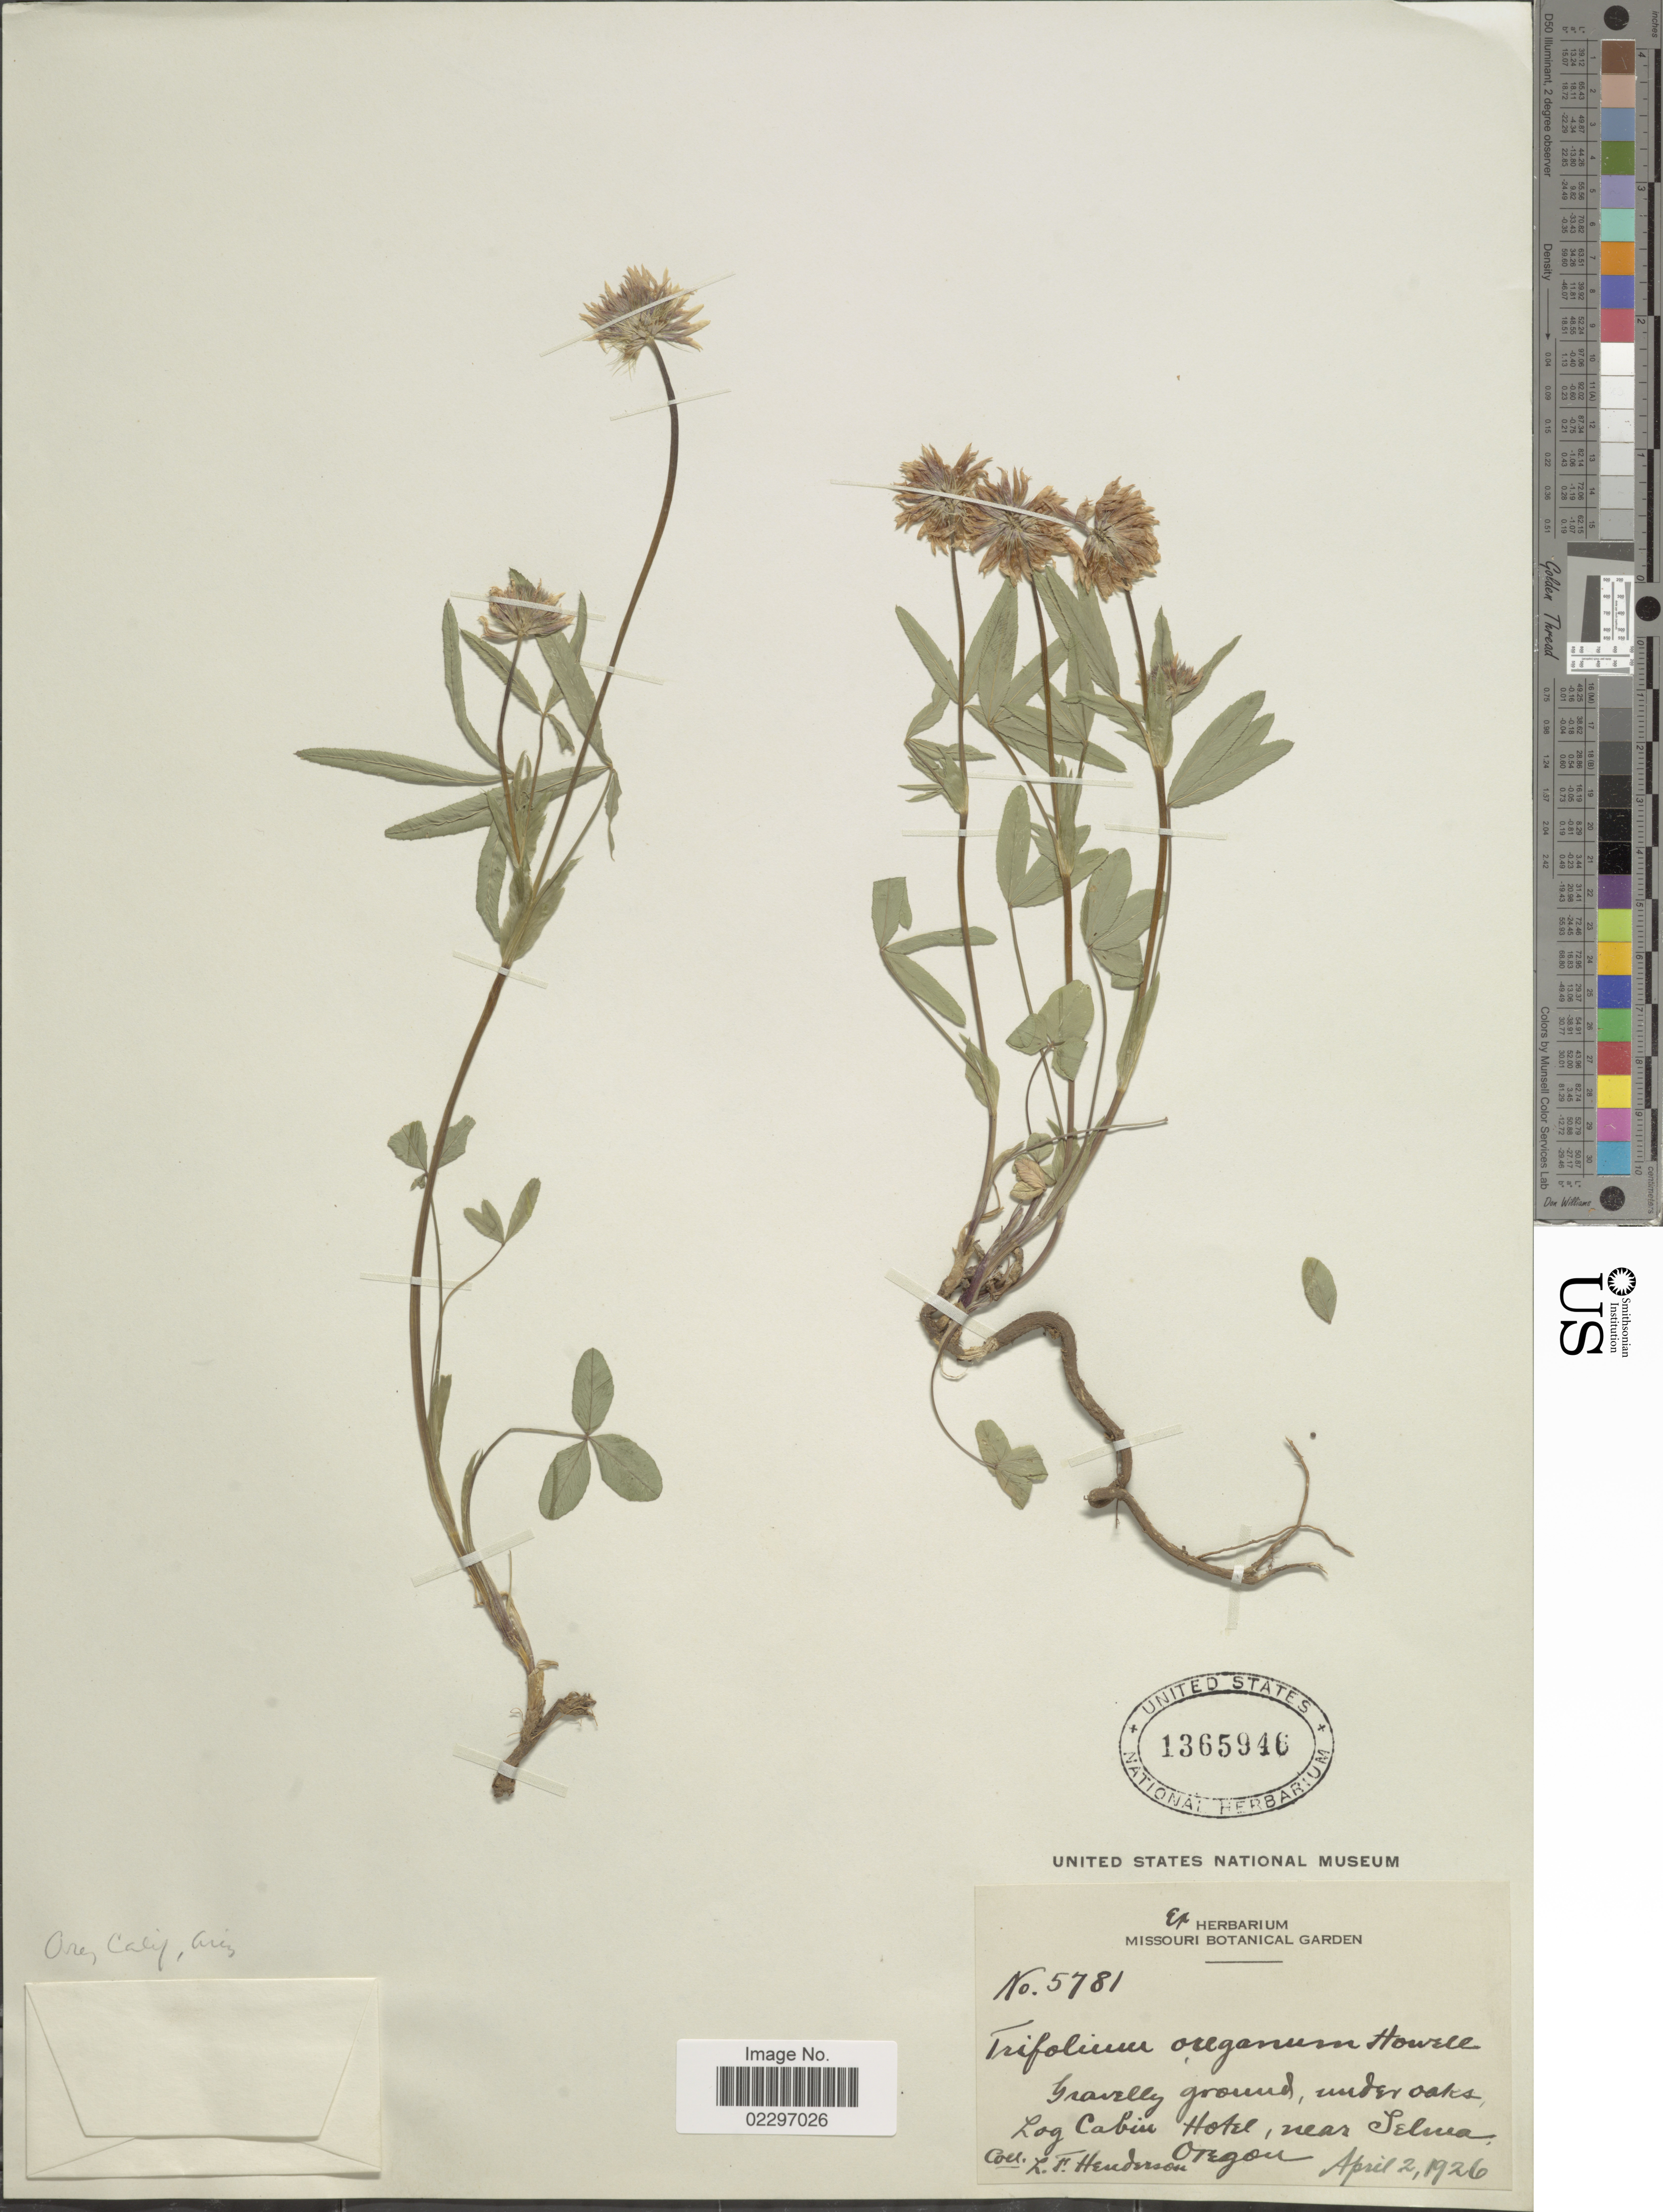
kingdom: Plantae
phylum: Tracheophyta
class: Magnoliopsida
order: Fabales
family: Fabaceae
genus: Trifolium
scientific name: Trifolium longipes subsp. oreganum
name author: (Howell) J.M. Gillett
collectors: L. Henderson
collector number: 5781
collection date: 1926-04-02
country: United States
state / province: Oregon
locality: Gravelly ground, under oaks, Log Cabin Hotel, near Selma.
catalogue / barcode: US 1365946